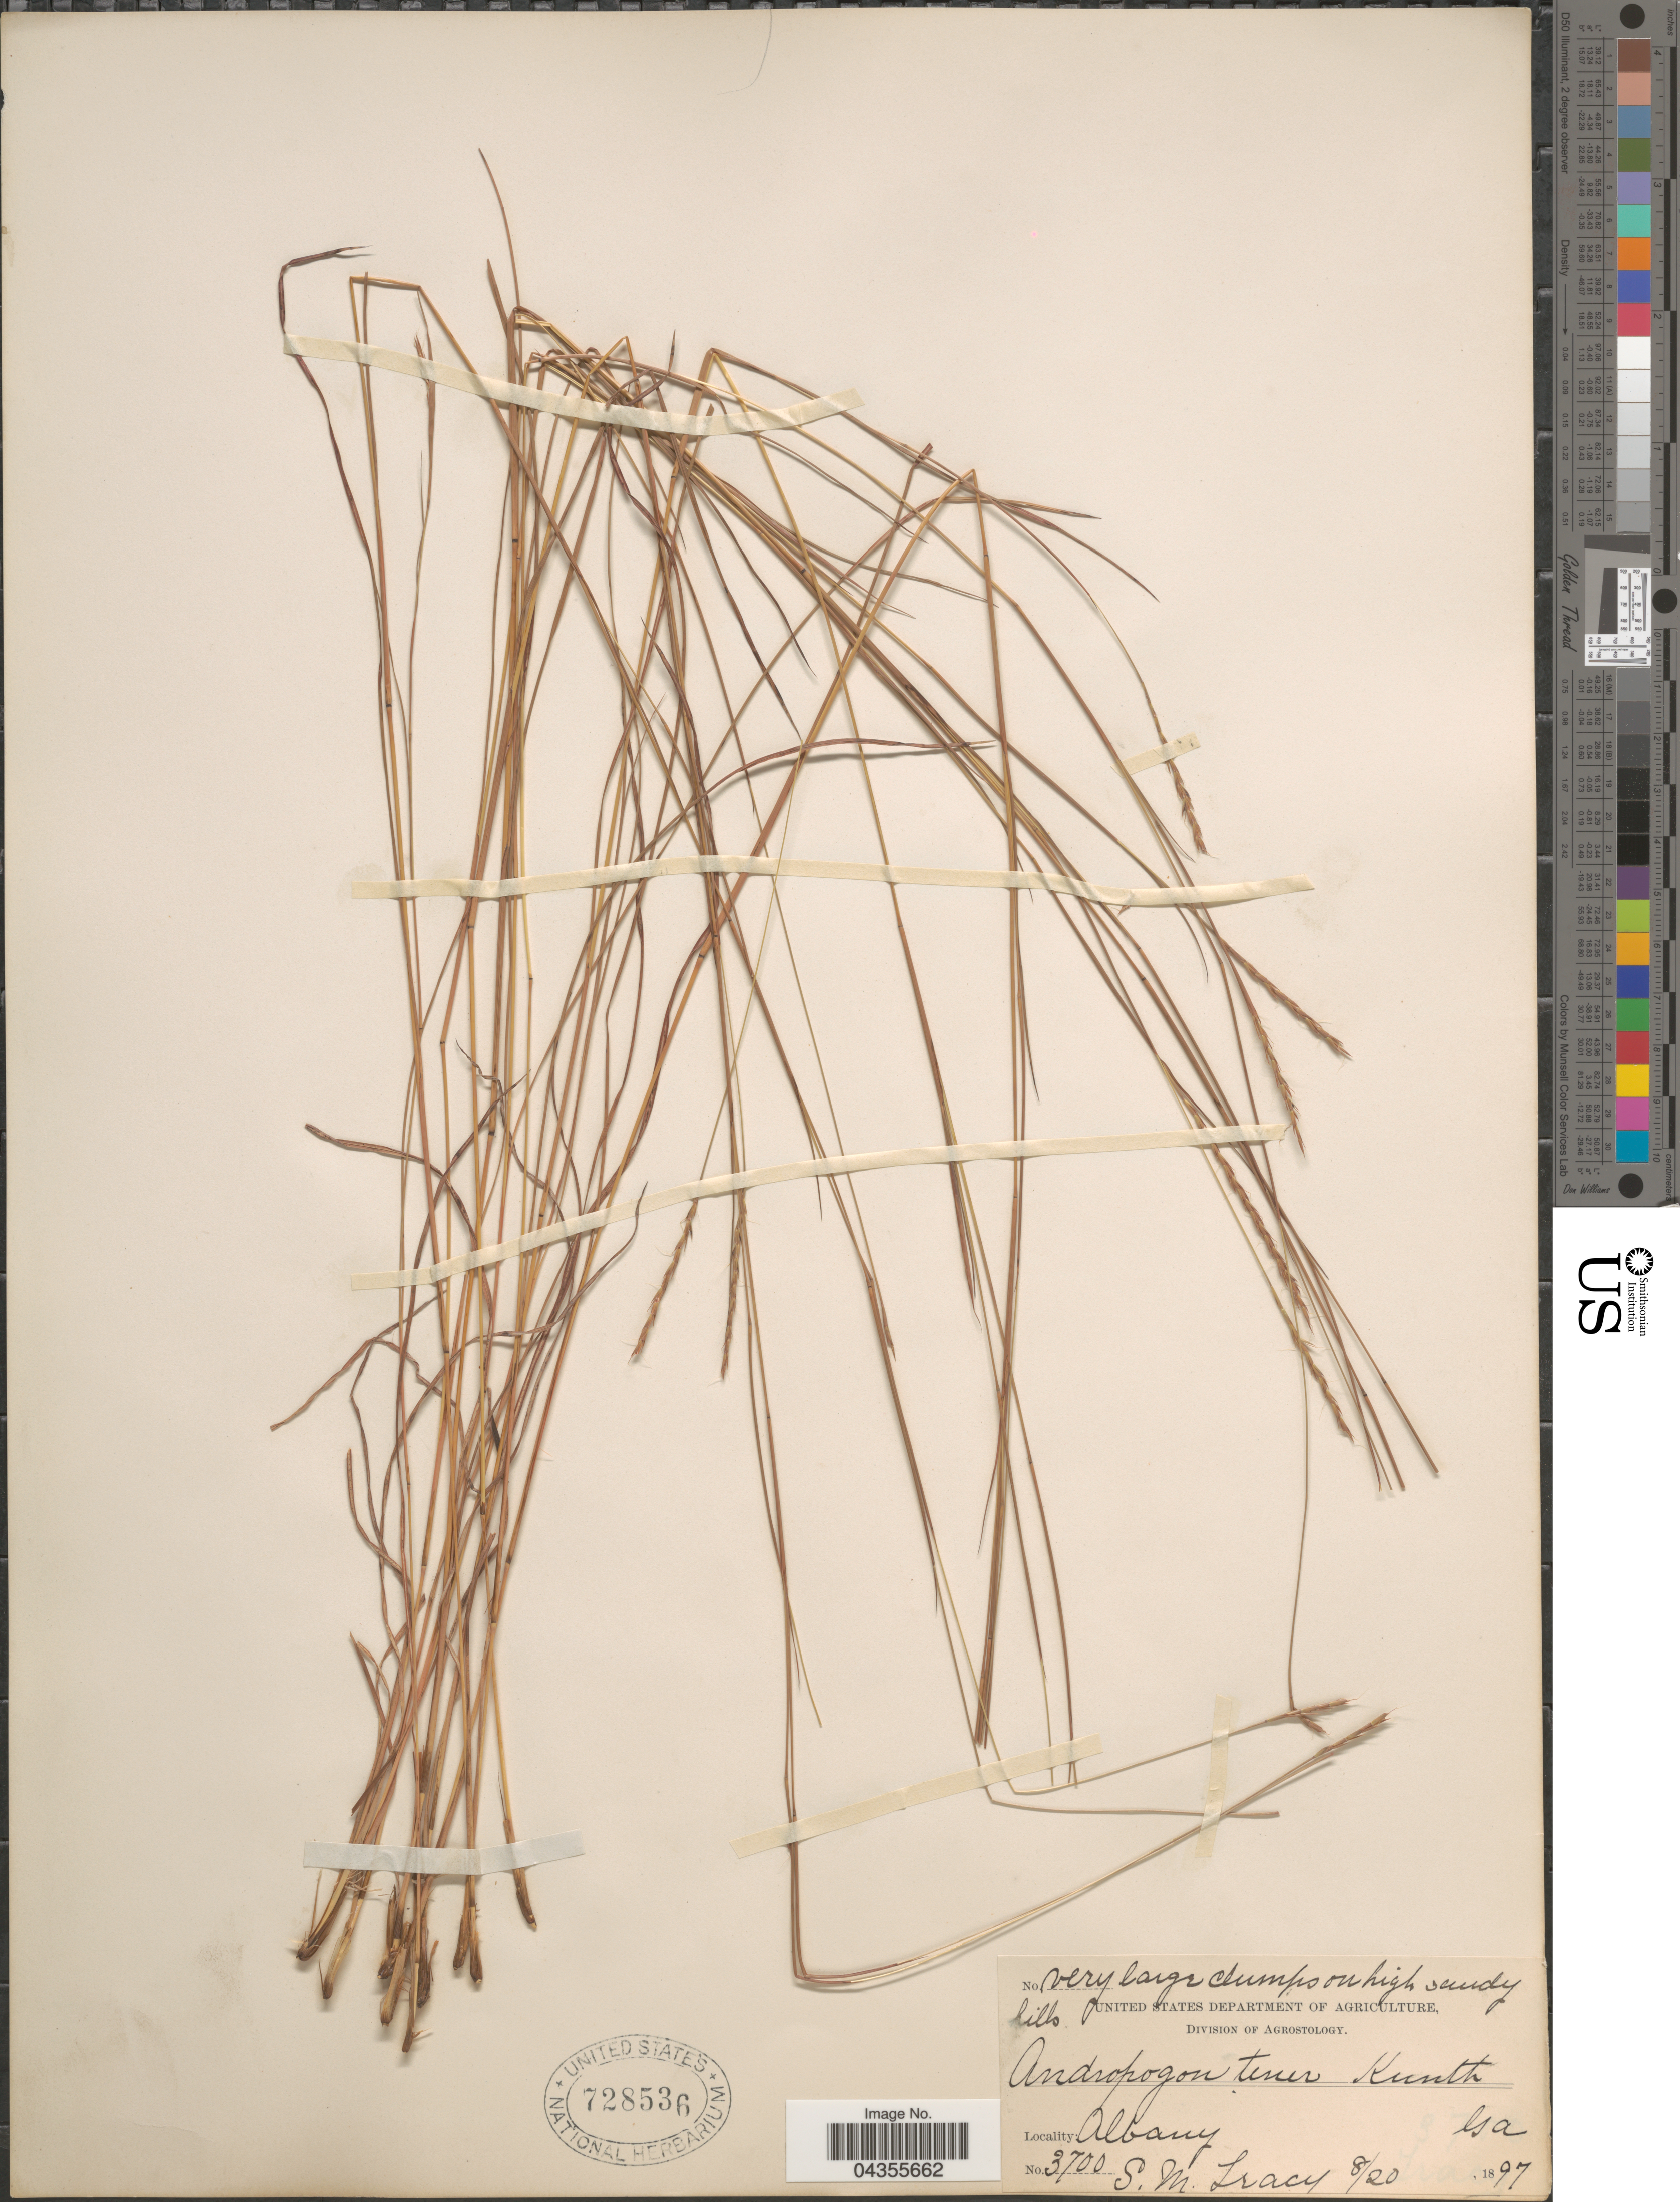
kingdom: Plantae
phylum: Tracheophyta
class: Liliopsida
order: Poales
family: Poaceae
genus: Schizachyrium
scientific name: Schizachyrium tenerum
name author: Nees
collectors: S. M. Tracy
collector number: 3700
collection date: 1897-08-20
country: United States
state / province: Georgia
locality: Albany.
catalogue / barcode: US 728536